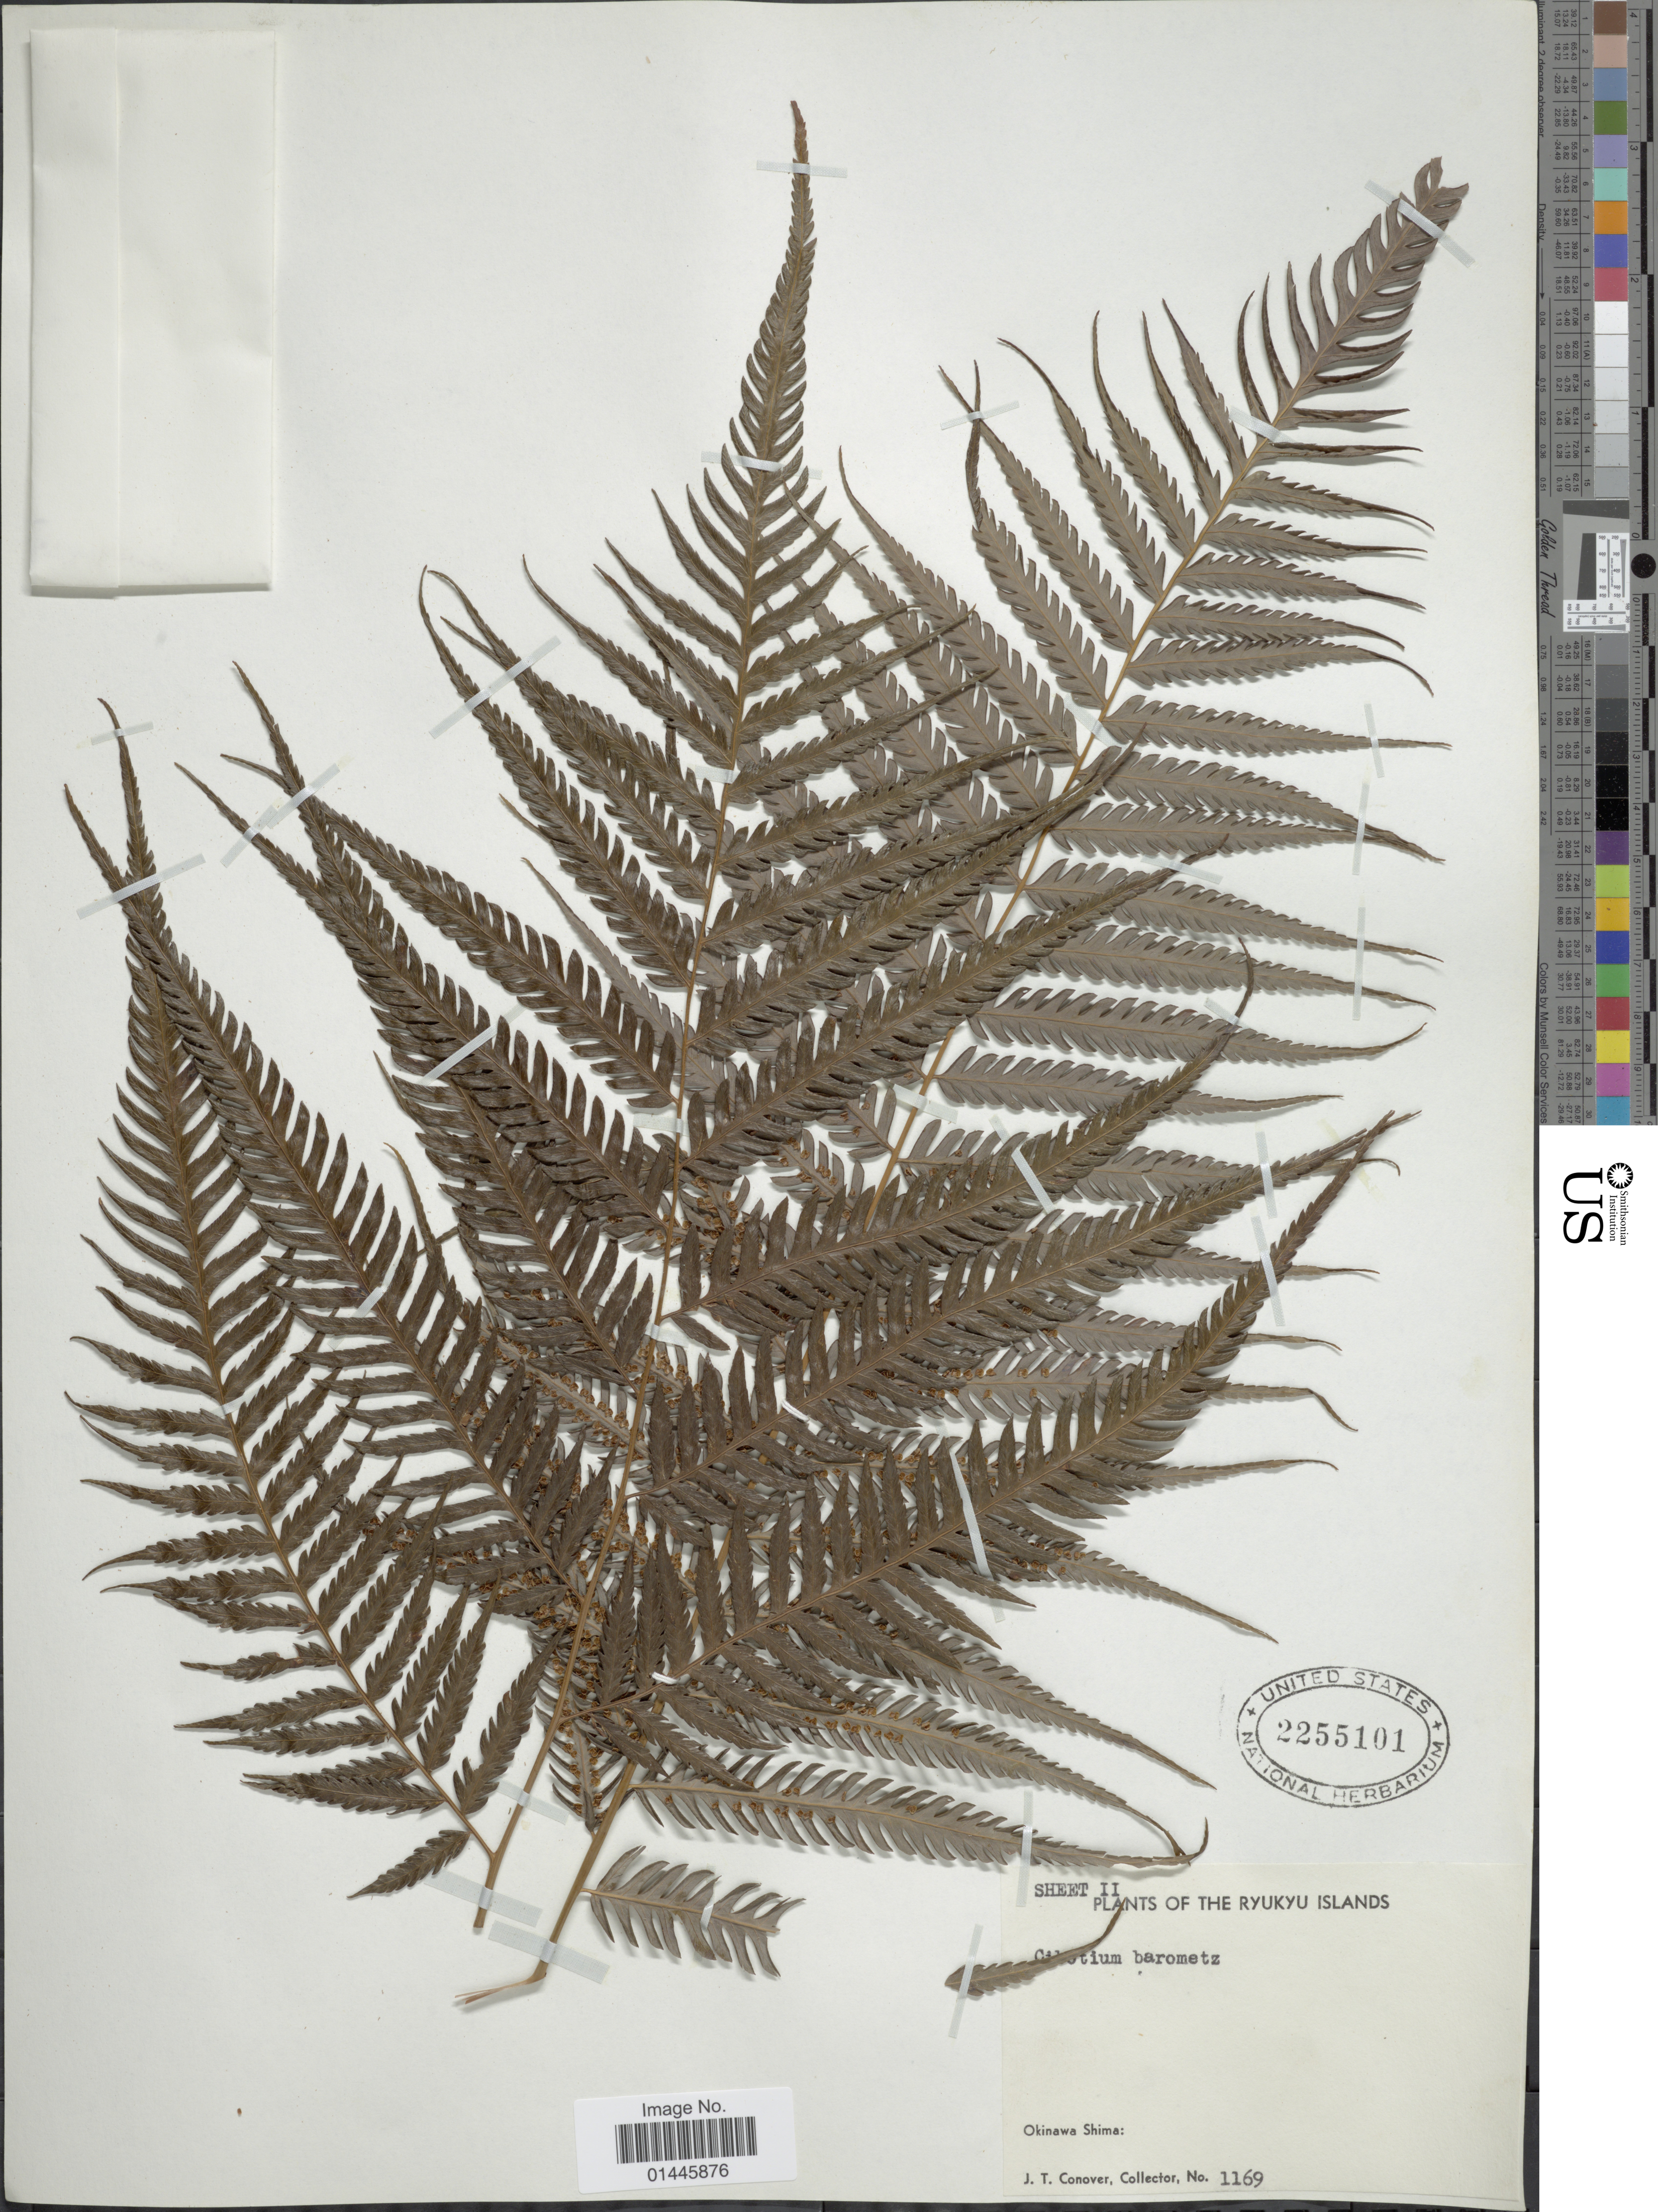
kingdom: Plantae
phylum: Tracheophyta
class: Polypodiopsida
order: Cyatheales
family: Cibotiaceae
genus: Cibotium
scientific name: Cibotium barometz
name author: (L.) J. Sm.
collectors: J. T. Conover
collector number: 1169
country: Japan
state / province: Okinawa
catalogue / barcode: US 2255101